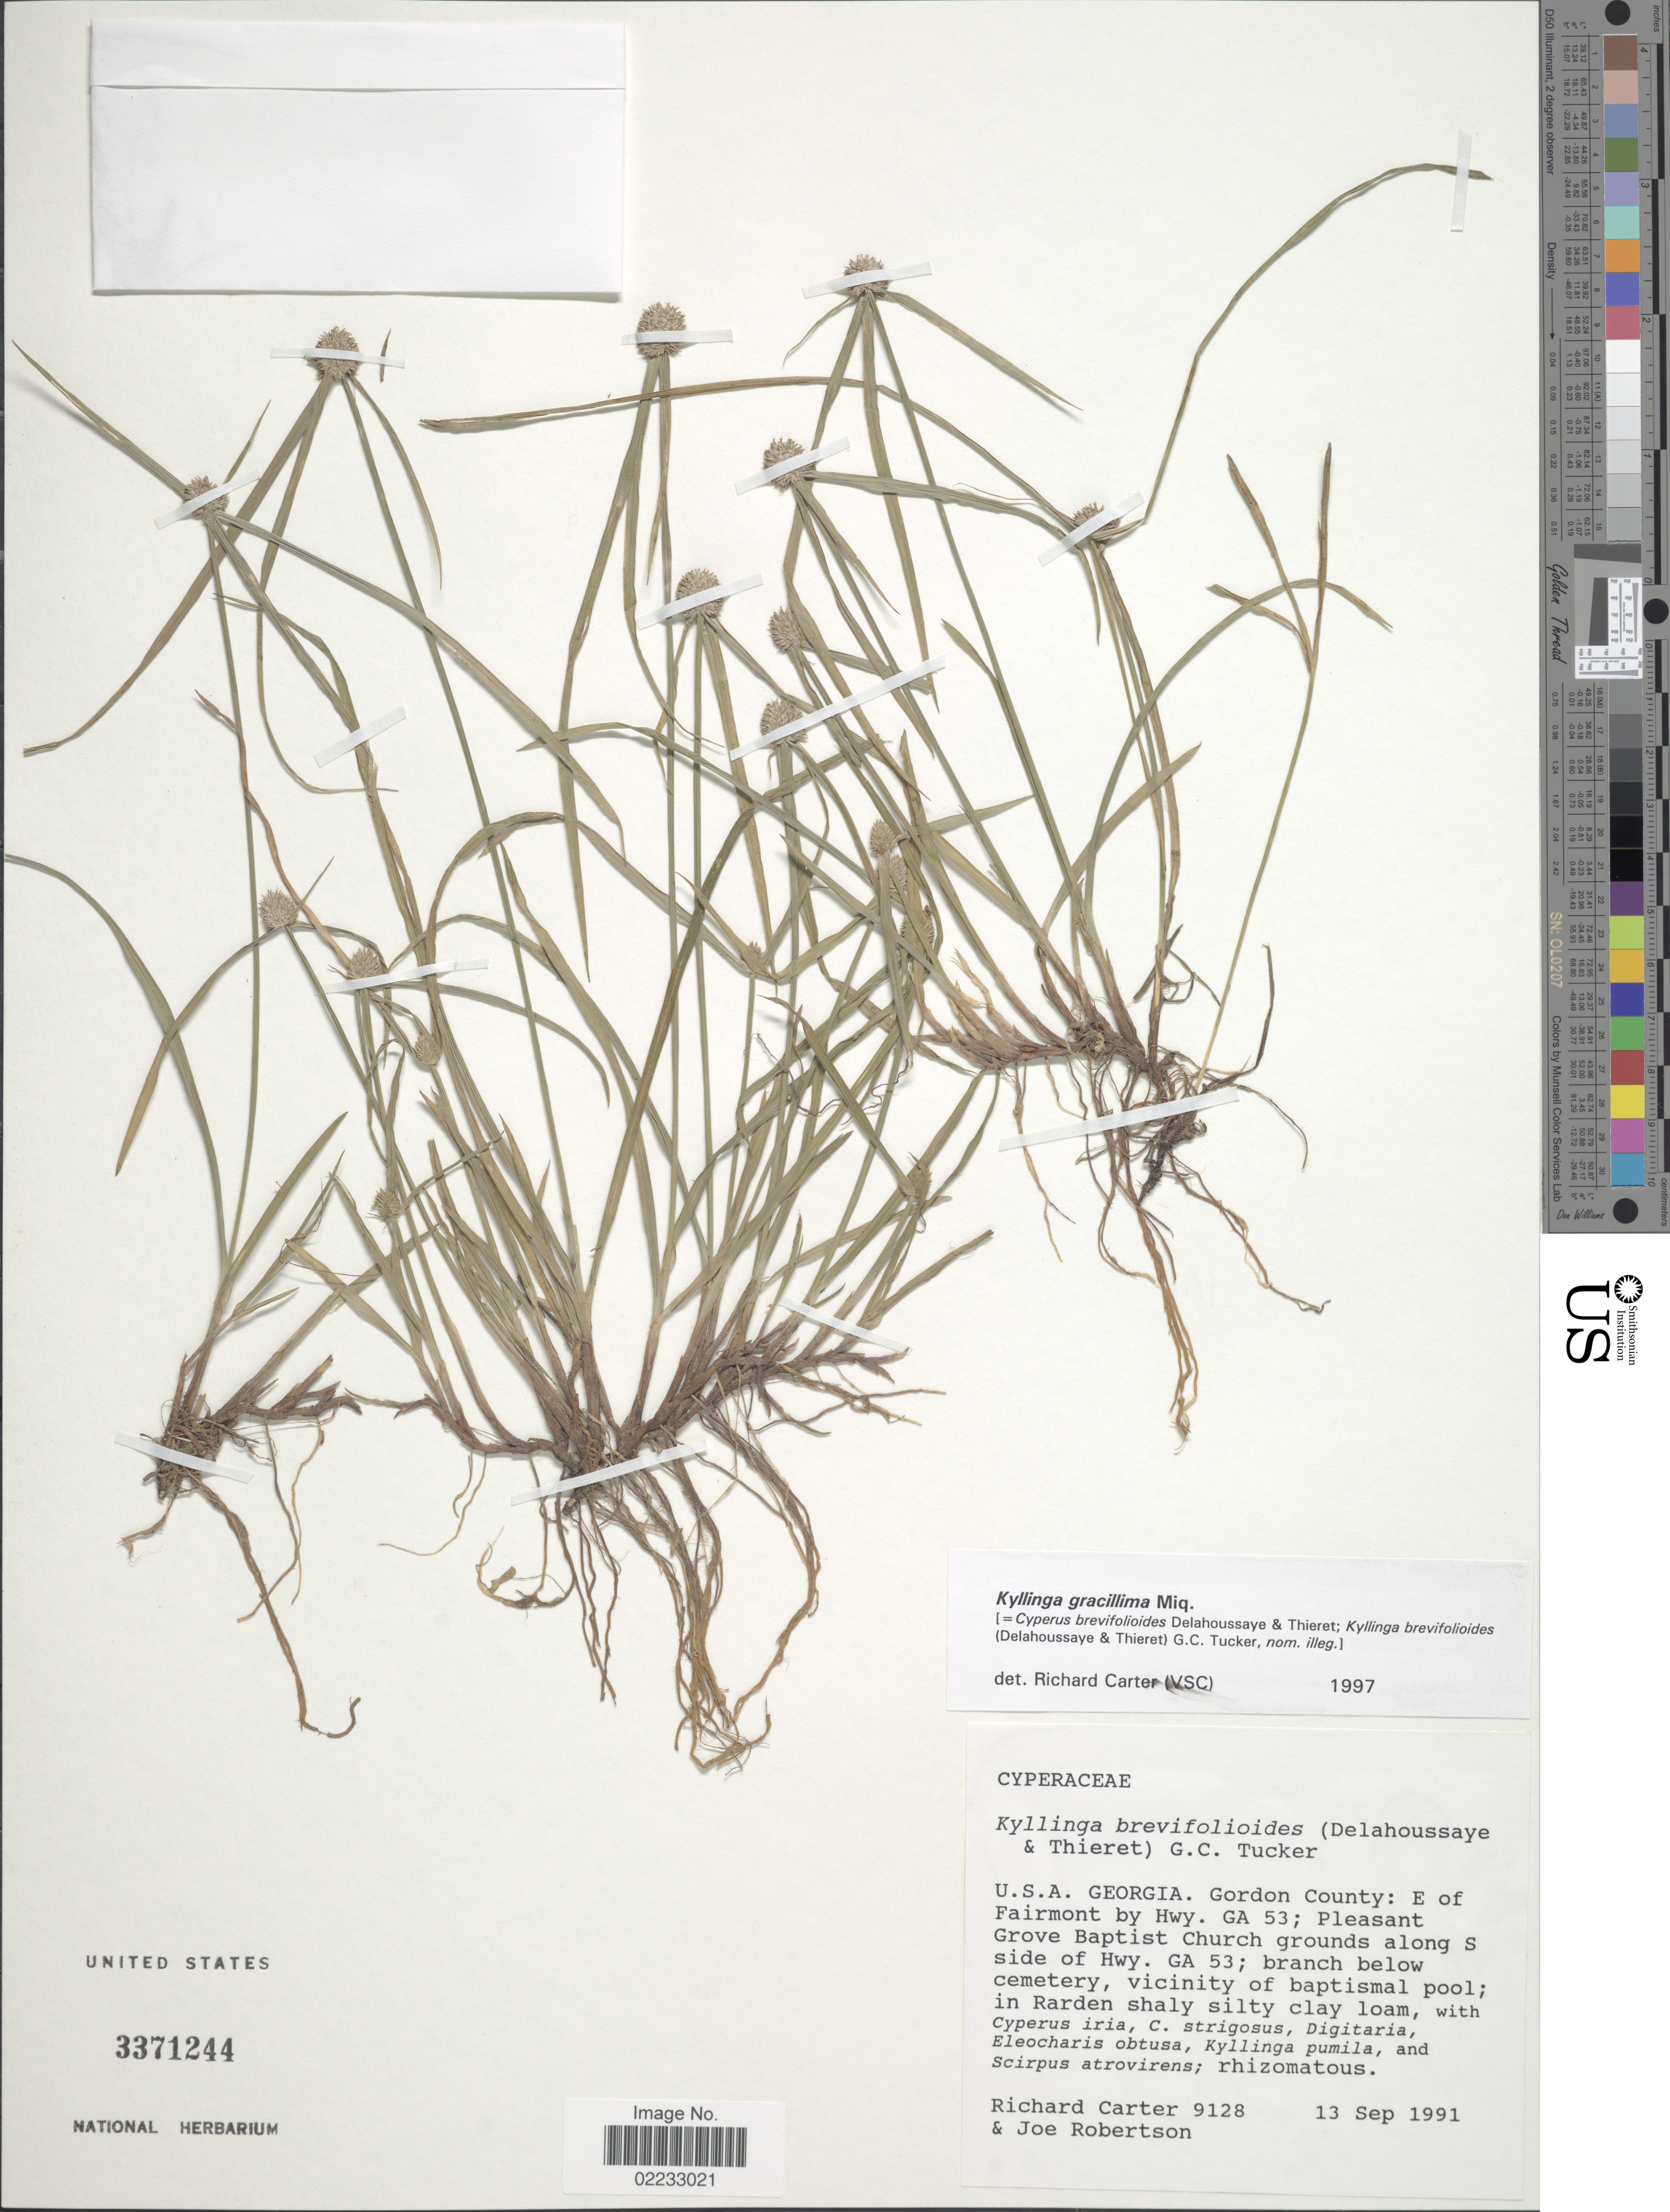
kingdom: Plantae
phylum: Tracheophyta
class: Liliopsida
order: Poales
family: Cyperaceae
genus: Cyperus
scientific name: Cyperus brevifolioides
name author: Thieret & Delahouss.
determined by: Strong, M. T., (US), Smithsonian Institution - National Museum of Natural History (UNITED STATES)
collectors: R. Carter & J. Robertson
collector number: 9128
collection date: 1991-09-13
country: United States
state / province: Georgia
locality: Gordon County: e of Fairmont by Hwy. GA 53; Pleasant Grove Baptist Church gro8unds along S side of Hwy. GA 53; branch below cemetary, vicinity of baptismal pool; in Rarden shaly silty clay loam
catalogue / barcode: US 3371244